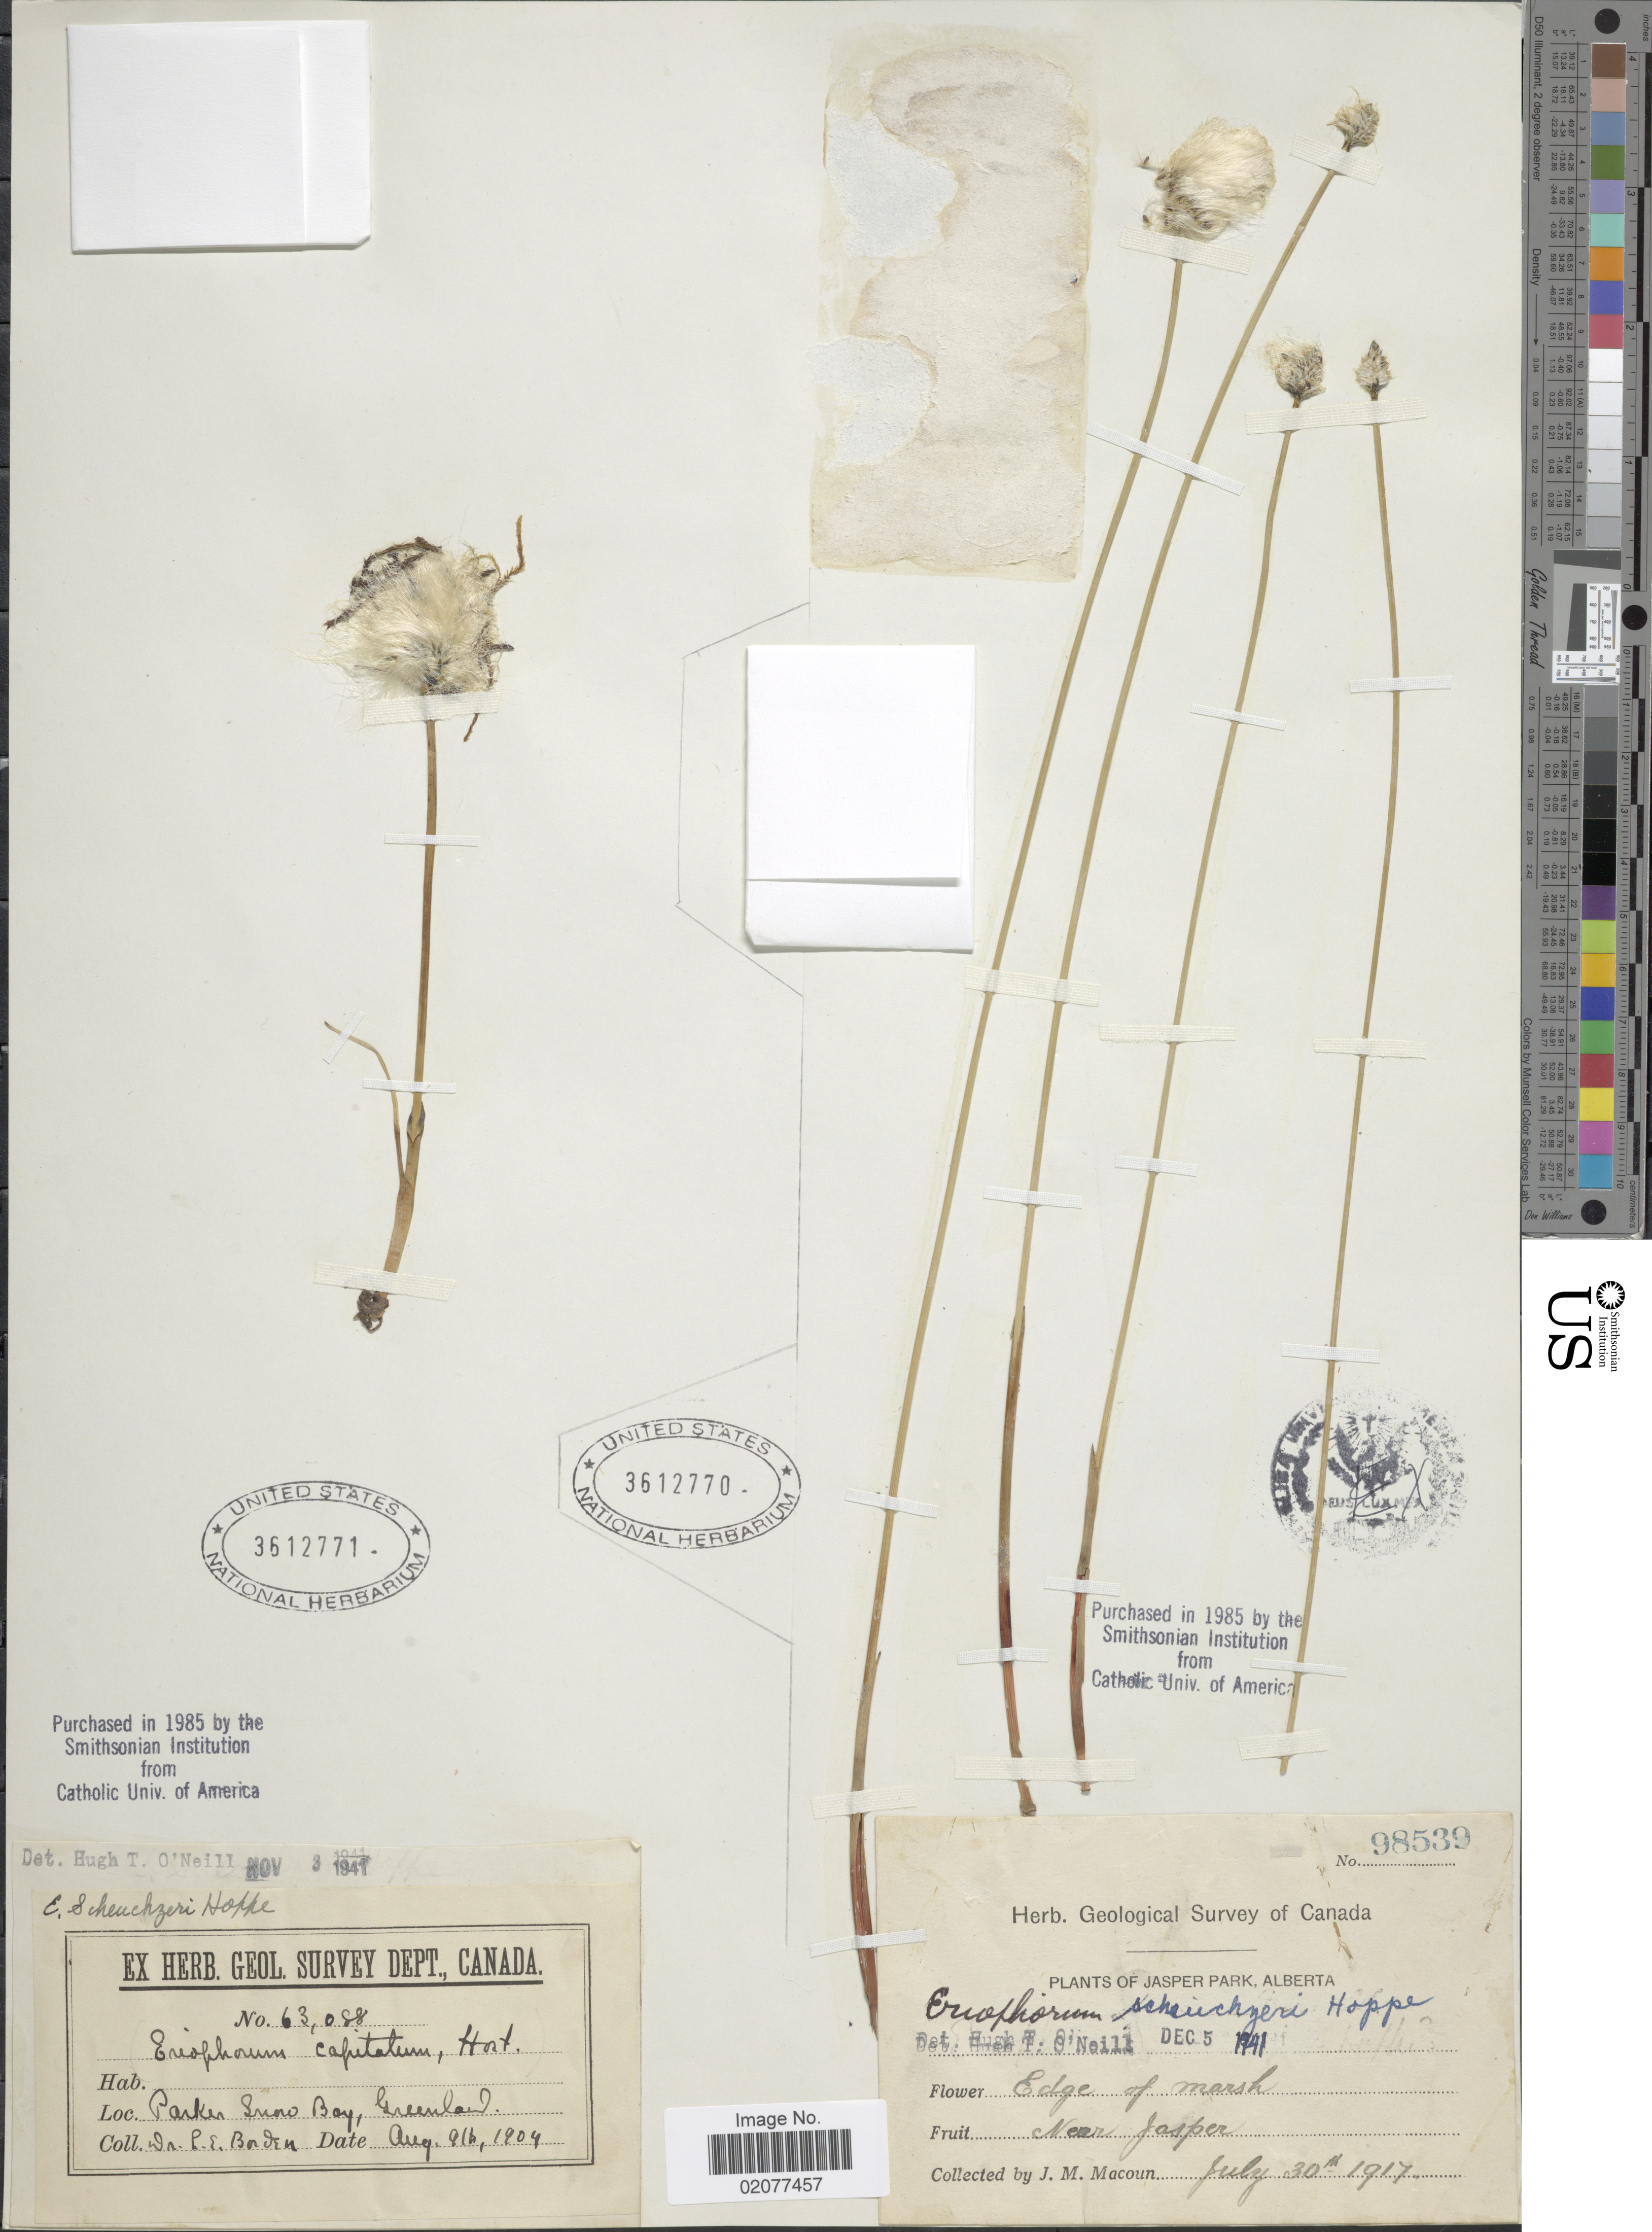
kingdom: Plantae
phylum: Tracheophyta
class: Liliopsida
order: Poales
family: Cyperaceae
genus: Eriophorum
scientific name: Eriophorum scheuchzeri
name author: Hoppe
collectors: L. Borden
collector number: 63088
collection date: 1904-08-09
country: Greenland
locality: Parker Snow Bay, Greenland.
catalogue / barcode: US 3612771